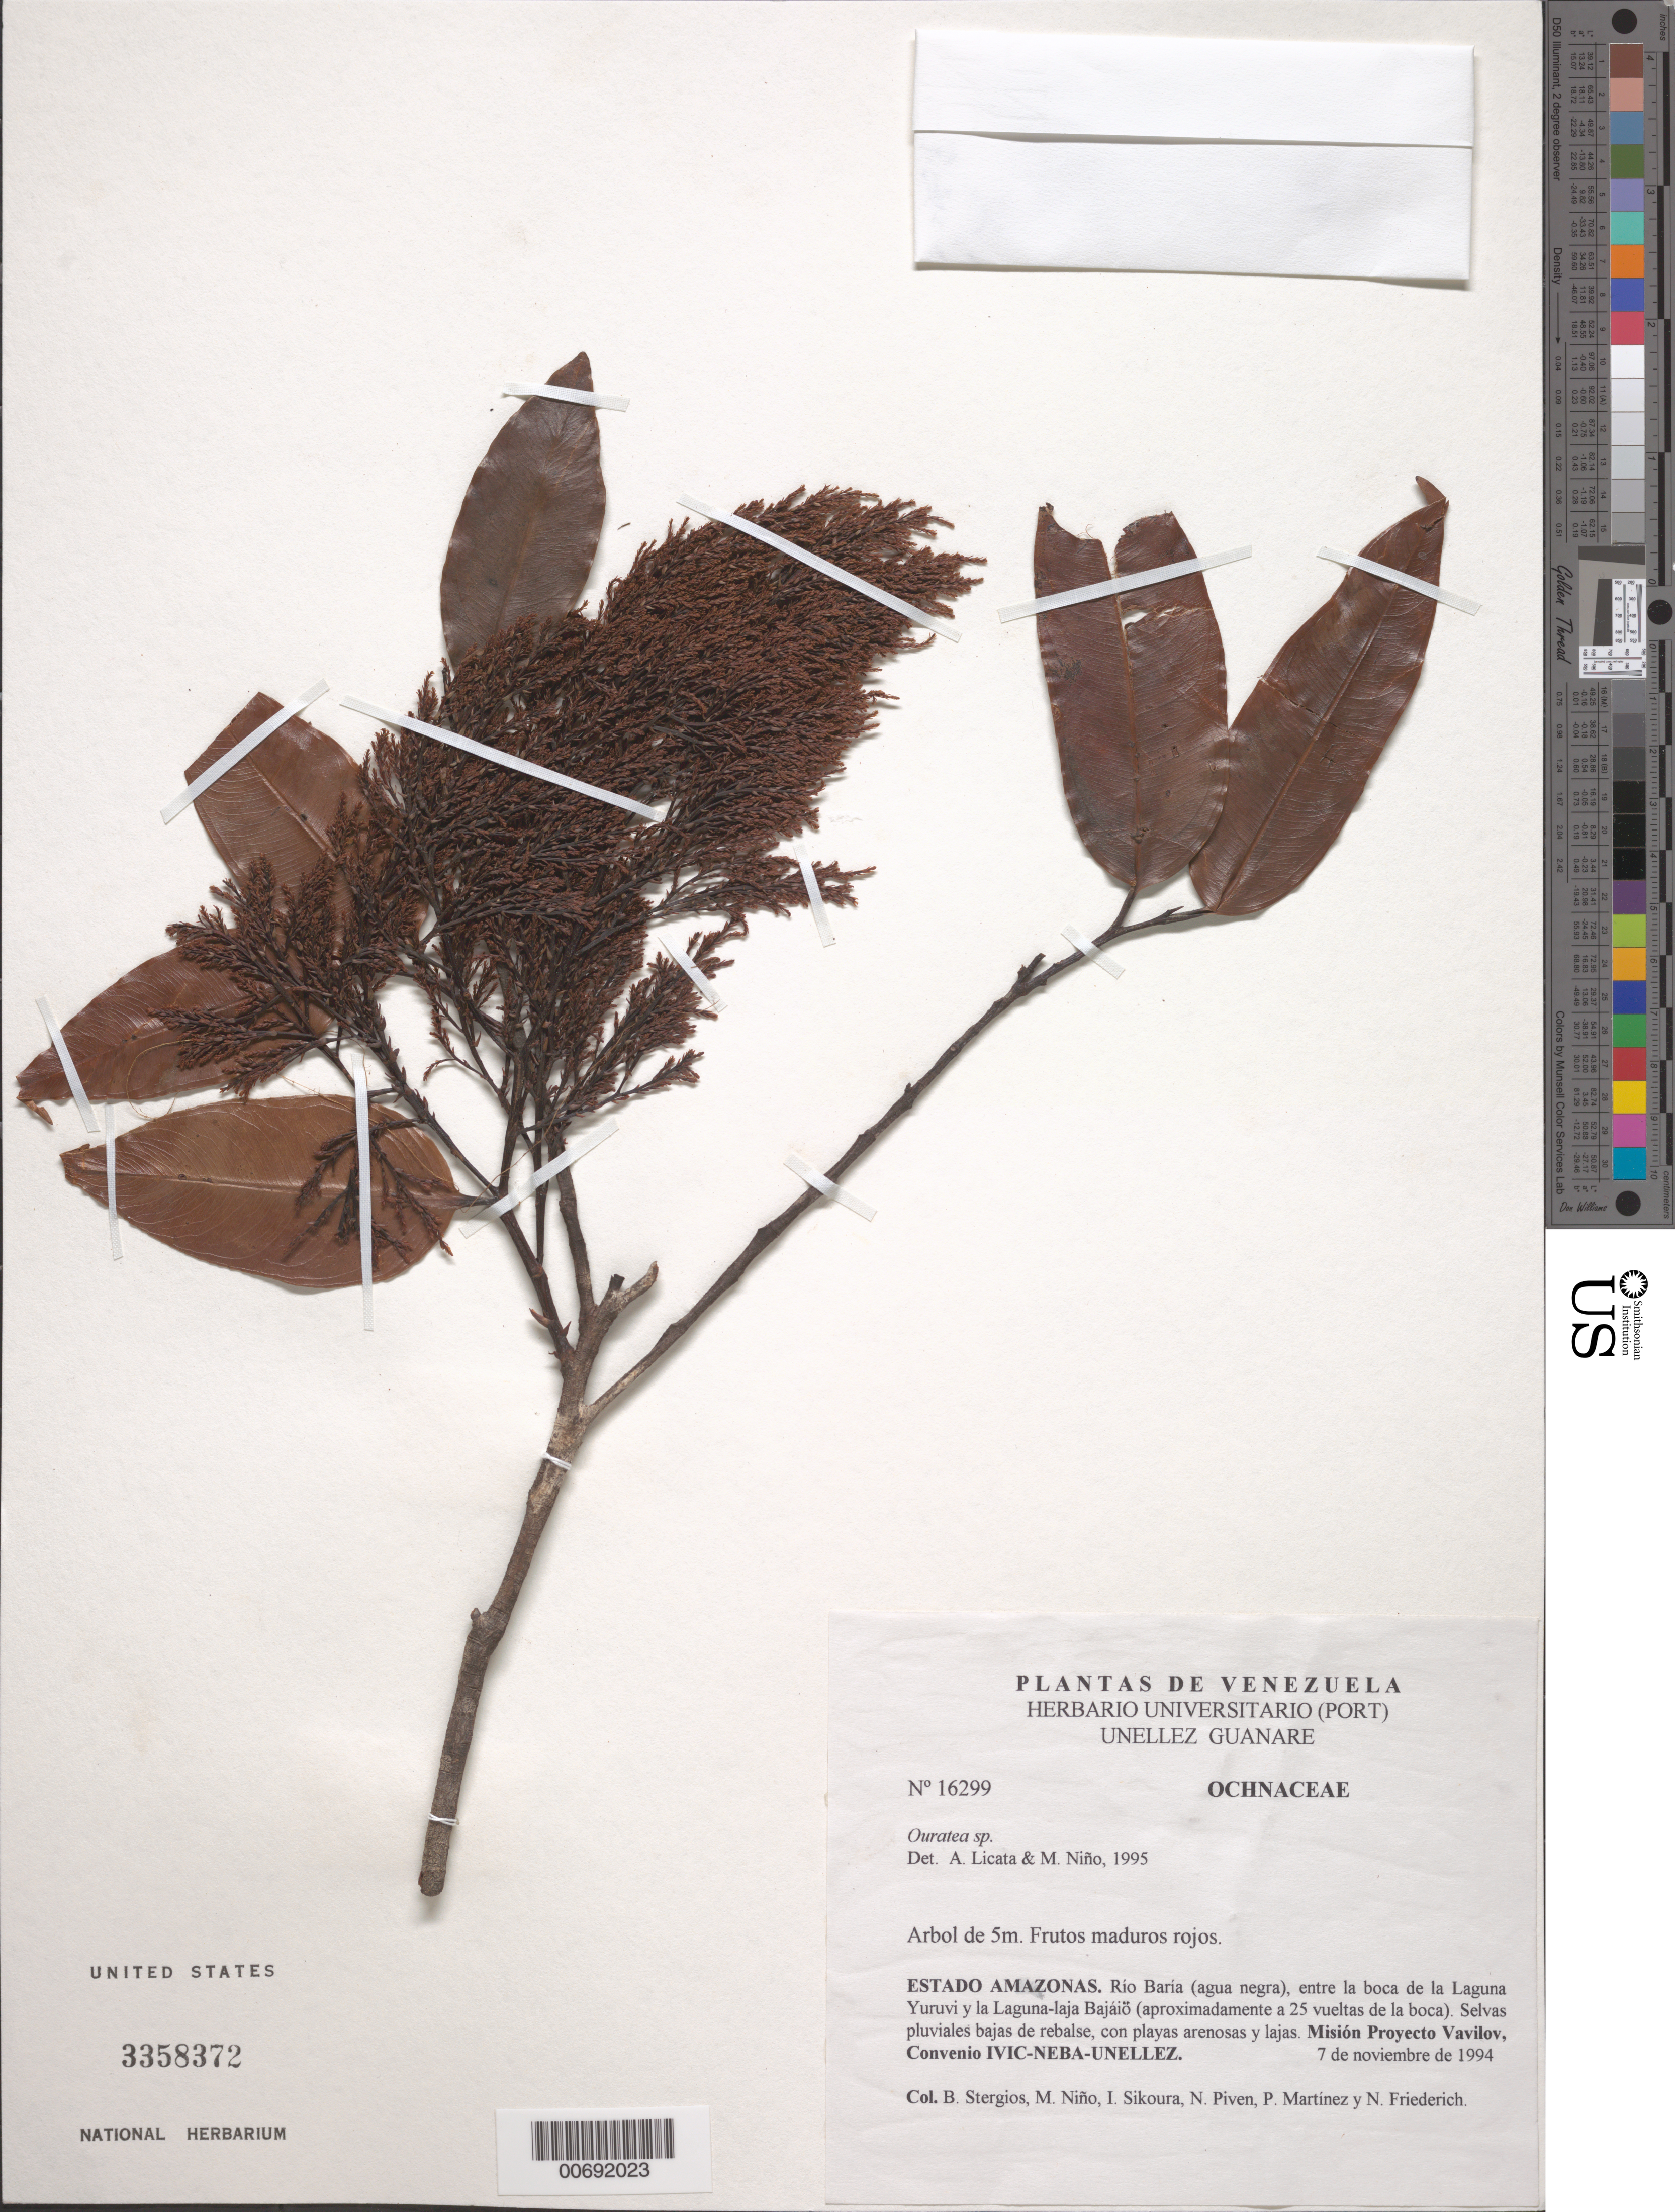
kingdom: Plantae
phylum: Tracheophyta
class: Magnoliopsida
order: Malpighiales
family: Ochnaceae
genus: Ouratea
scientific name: Ouratea sp.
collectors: B. G. Stergios, S. M. Niño, I. Sikoura, N. Piven, P. Martinez & N. Friederich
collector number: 16299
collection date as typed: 7-Nov-94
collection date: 1994-11-07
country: Venezuela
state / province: Amazonas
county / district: Río Negro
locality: Río Baría, entre la boca de la Laguna Yuruvi y la Laguna-laja Bajáiö (aprox. a 25 vueltas de la boca)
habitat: Selvas pluviales bajas de rebalse, con playas arenosas y lajas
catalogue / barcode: US 3358372